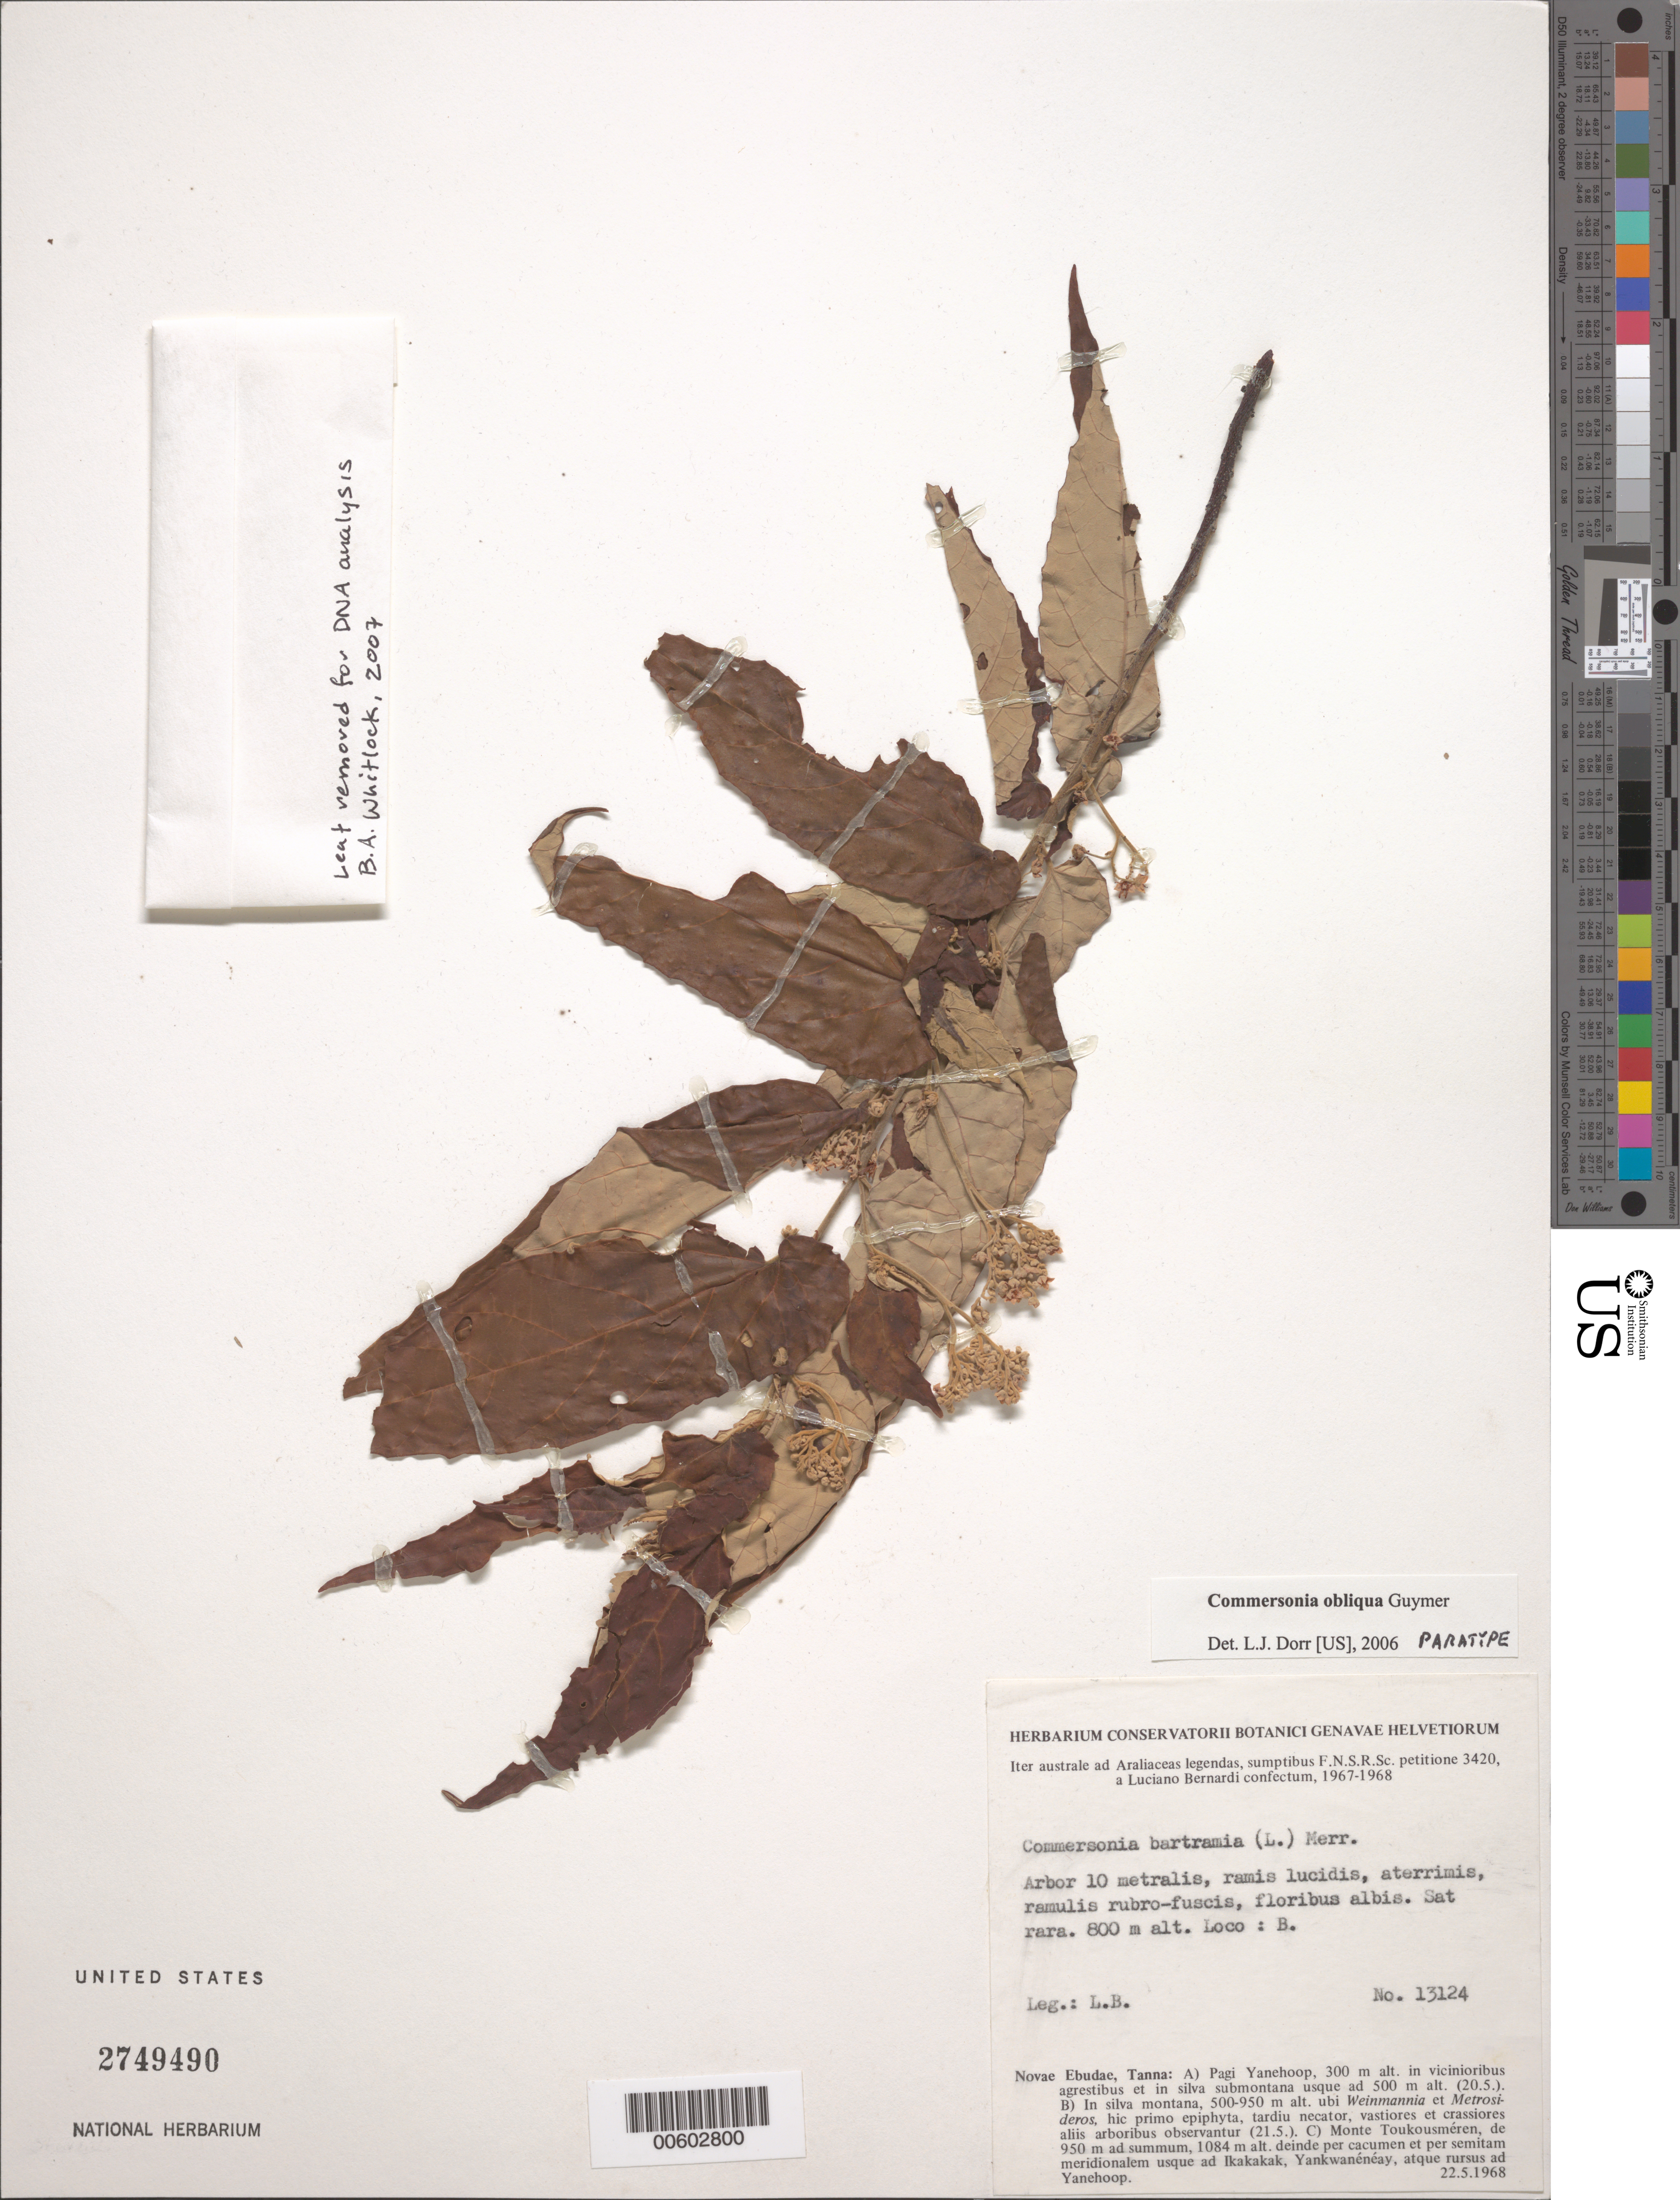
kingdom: Plantae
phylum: Tracheophyta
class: Magnoliopsida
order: Malvales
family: Malvaceae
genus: Commersonia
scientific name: Commersonia obliqua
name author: Guymer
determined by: Dorr, L. J., (BOT), Smithsonian Institution - National Museum of Natural History (UNITED STATES)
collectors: L. Bernardi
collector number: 13124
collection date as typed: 22 May 1968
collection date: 1968-05-22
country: Vanuatu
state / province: Tafea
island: Tanna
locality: In silva montana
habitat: Ubi Weinmannia et Metrosideros, hic primo epiphyta, tardiu necator, vastiores et crassiores aliis arboribus observantur 21.5C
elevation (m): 500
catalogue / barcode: US 2749490